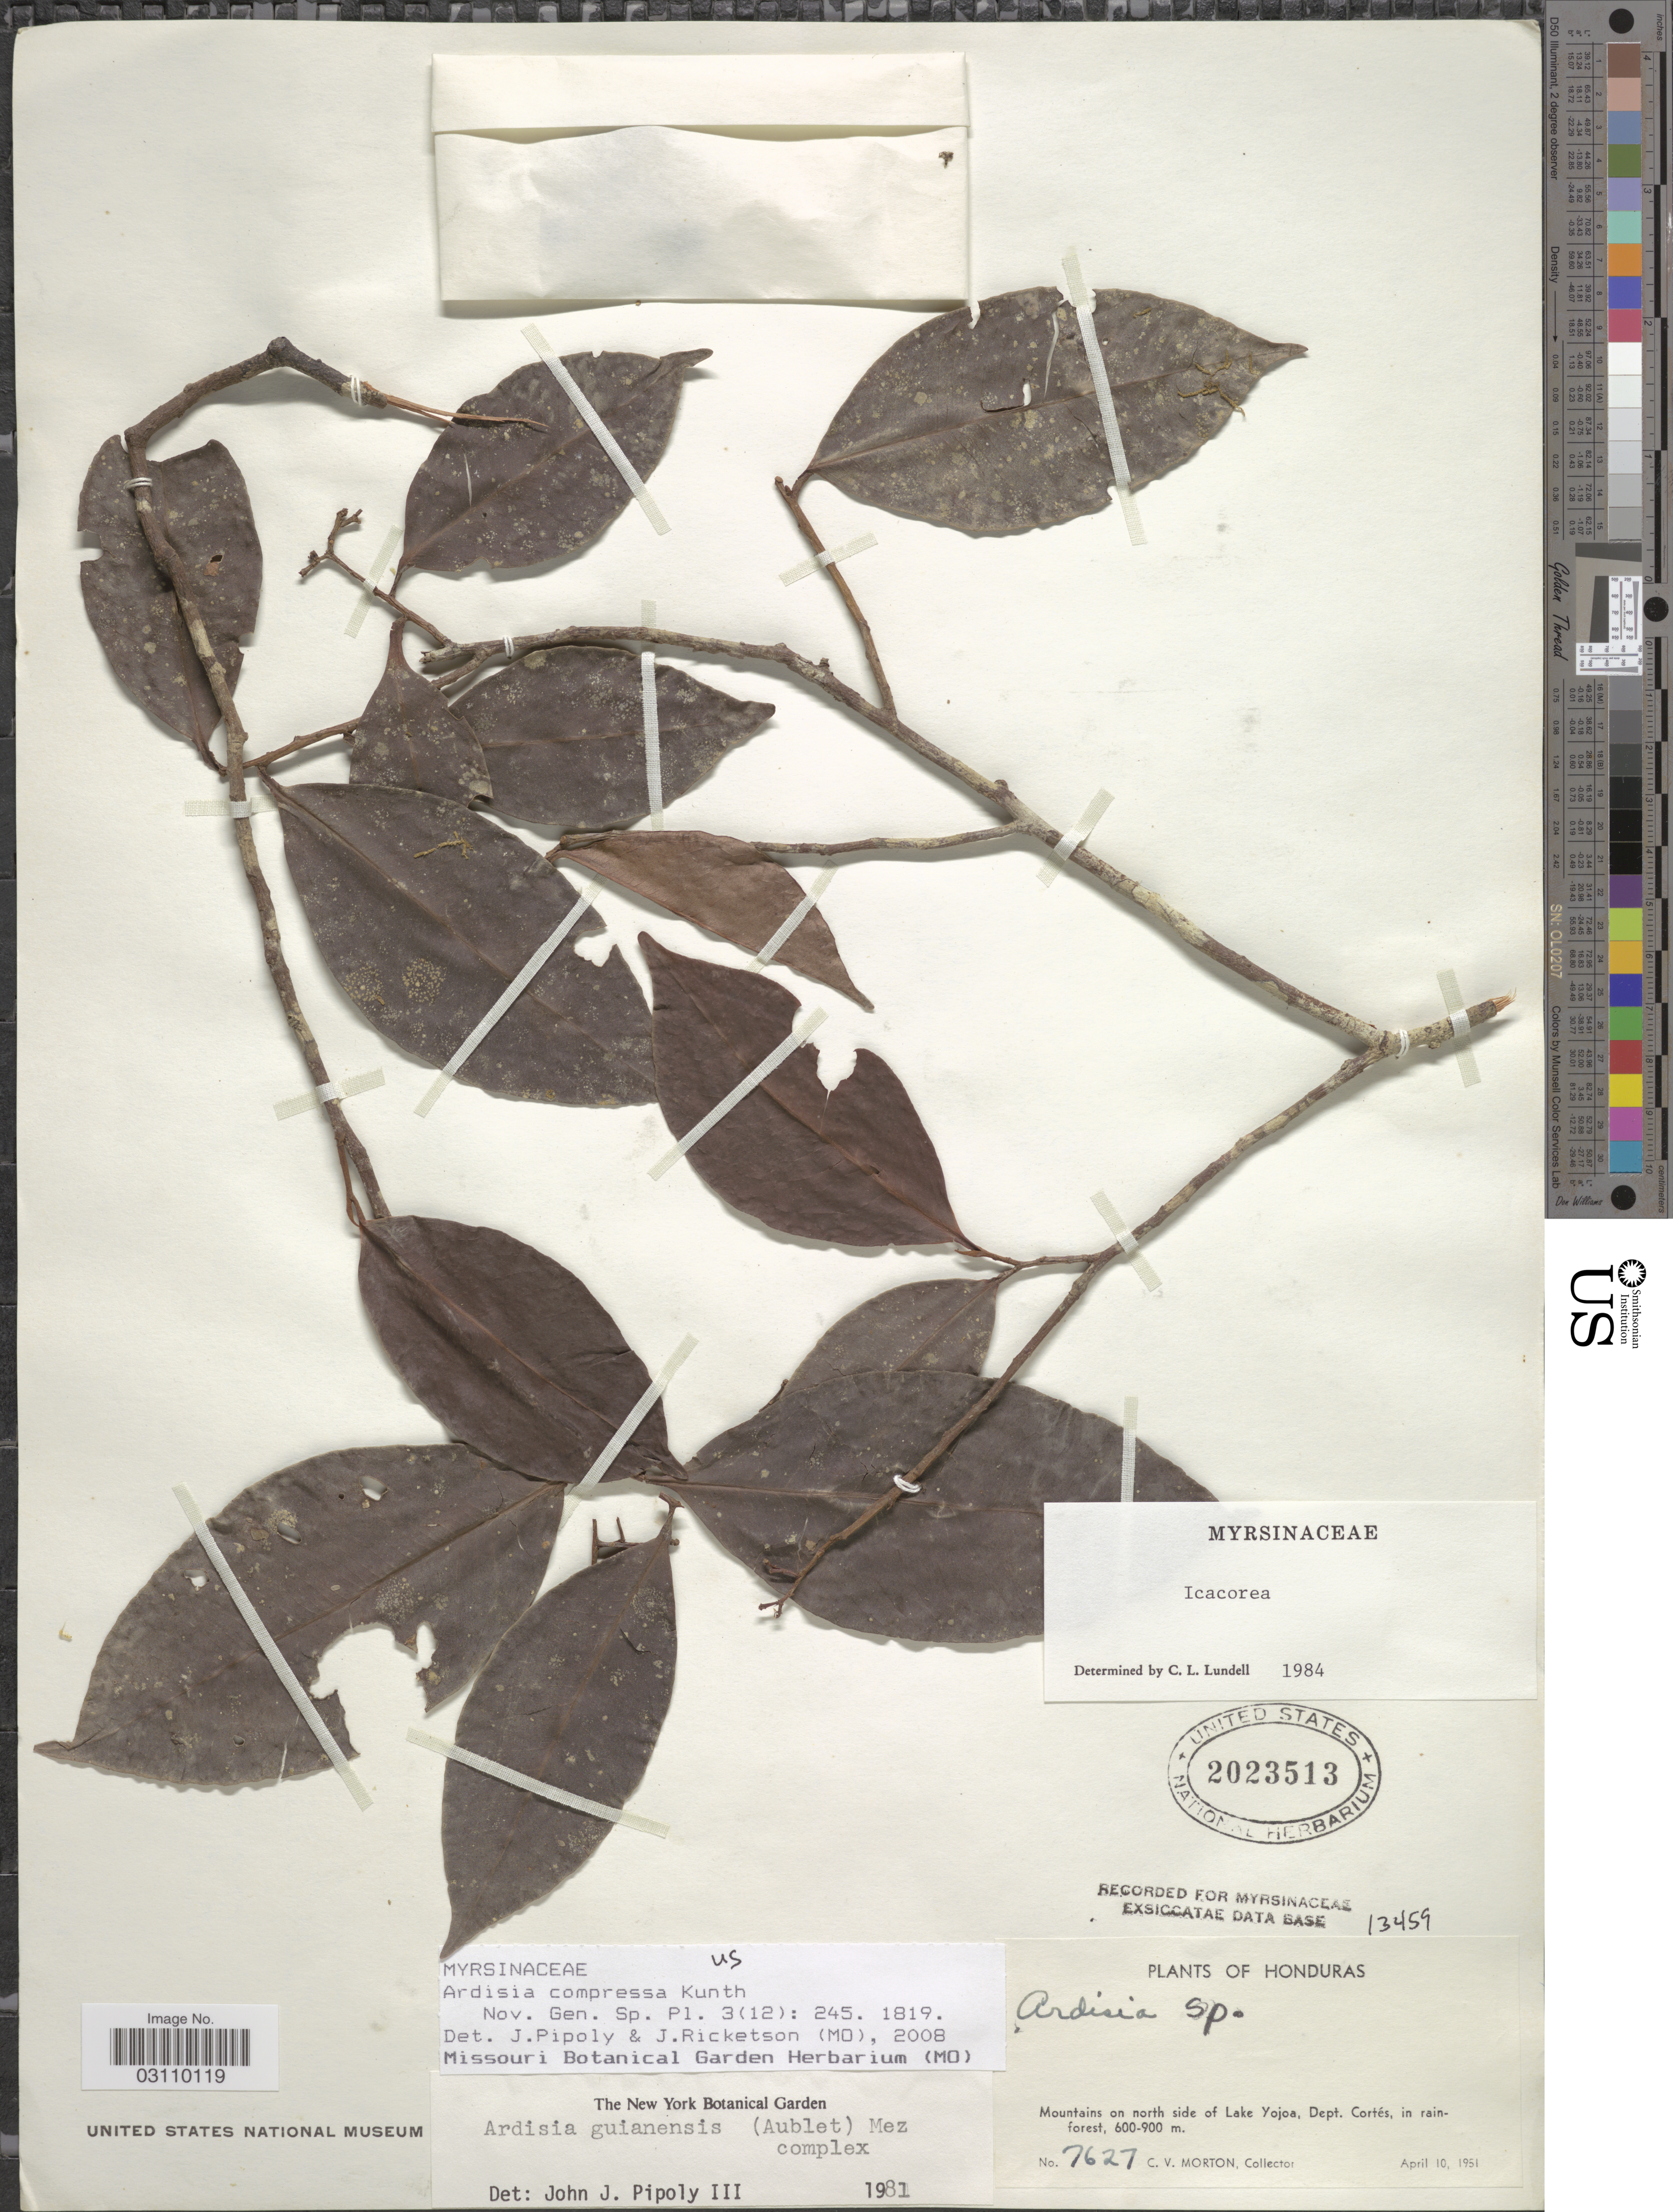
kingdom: Plantae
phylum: Tracheophyta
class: Magnoliopsida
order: Ericales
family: Primulaceae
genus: Ardisia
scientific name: Ardisia compressa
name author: Kunth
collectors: C. V. Morton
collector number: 7627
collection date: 1951-04-10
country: Honduras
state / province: Cortés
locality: Mountains on north side of Lake Yojoa, Dept. Cortés.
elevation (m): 600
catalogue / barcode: US 2023513